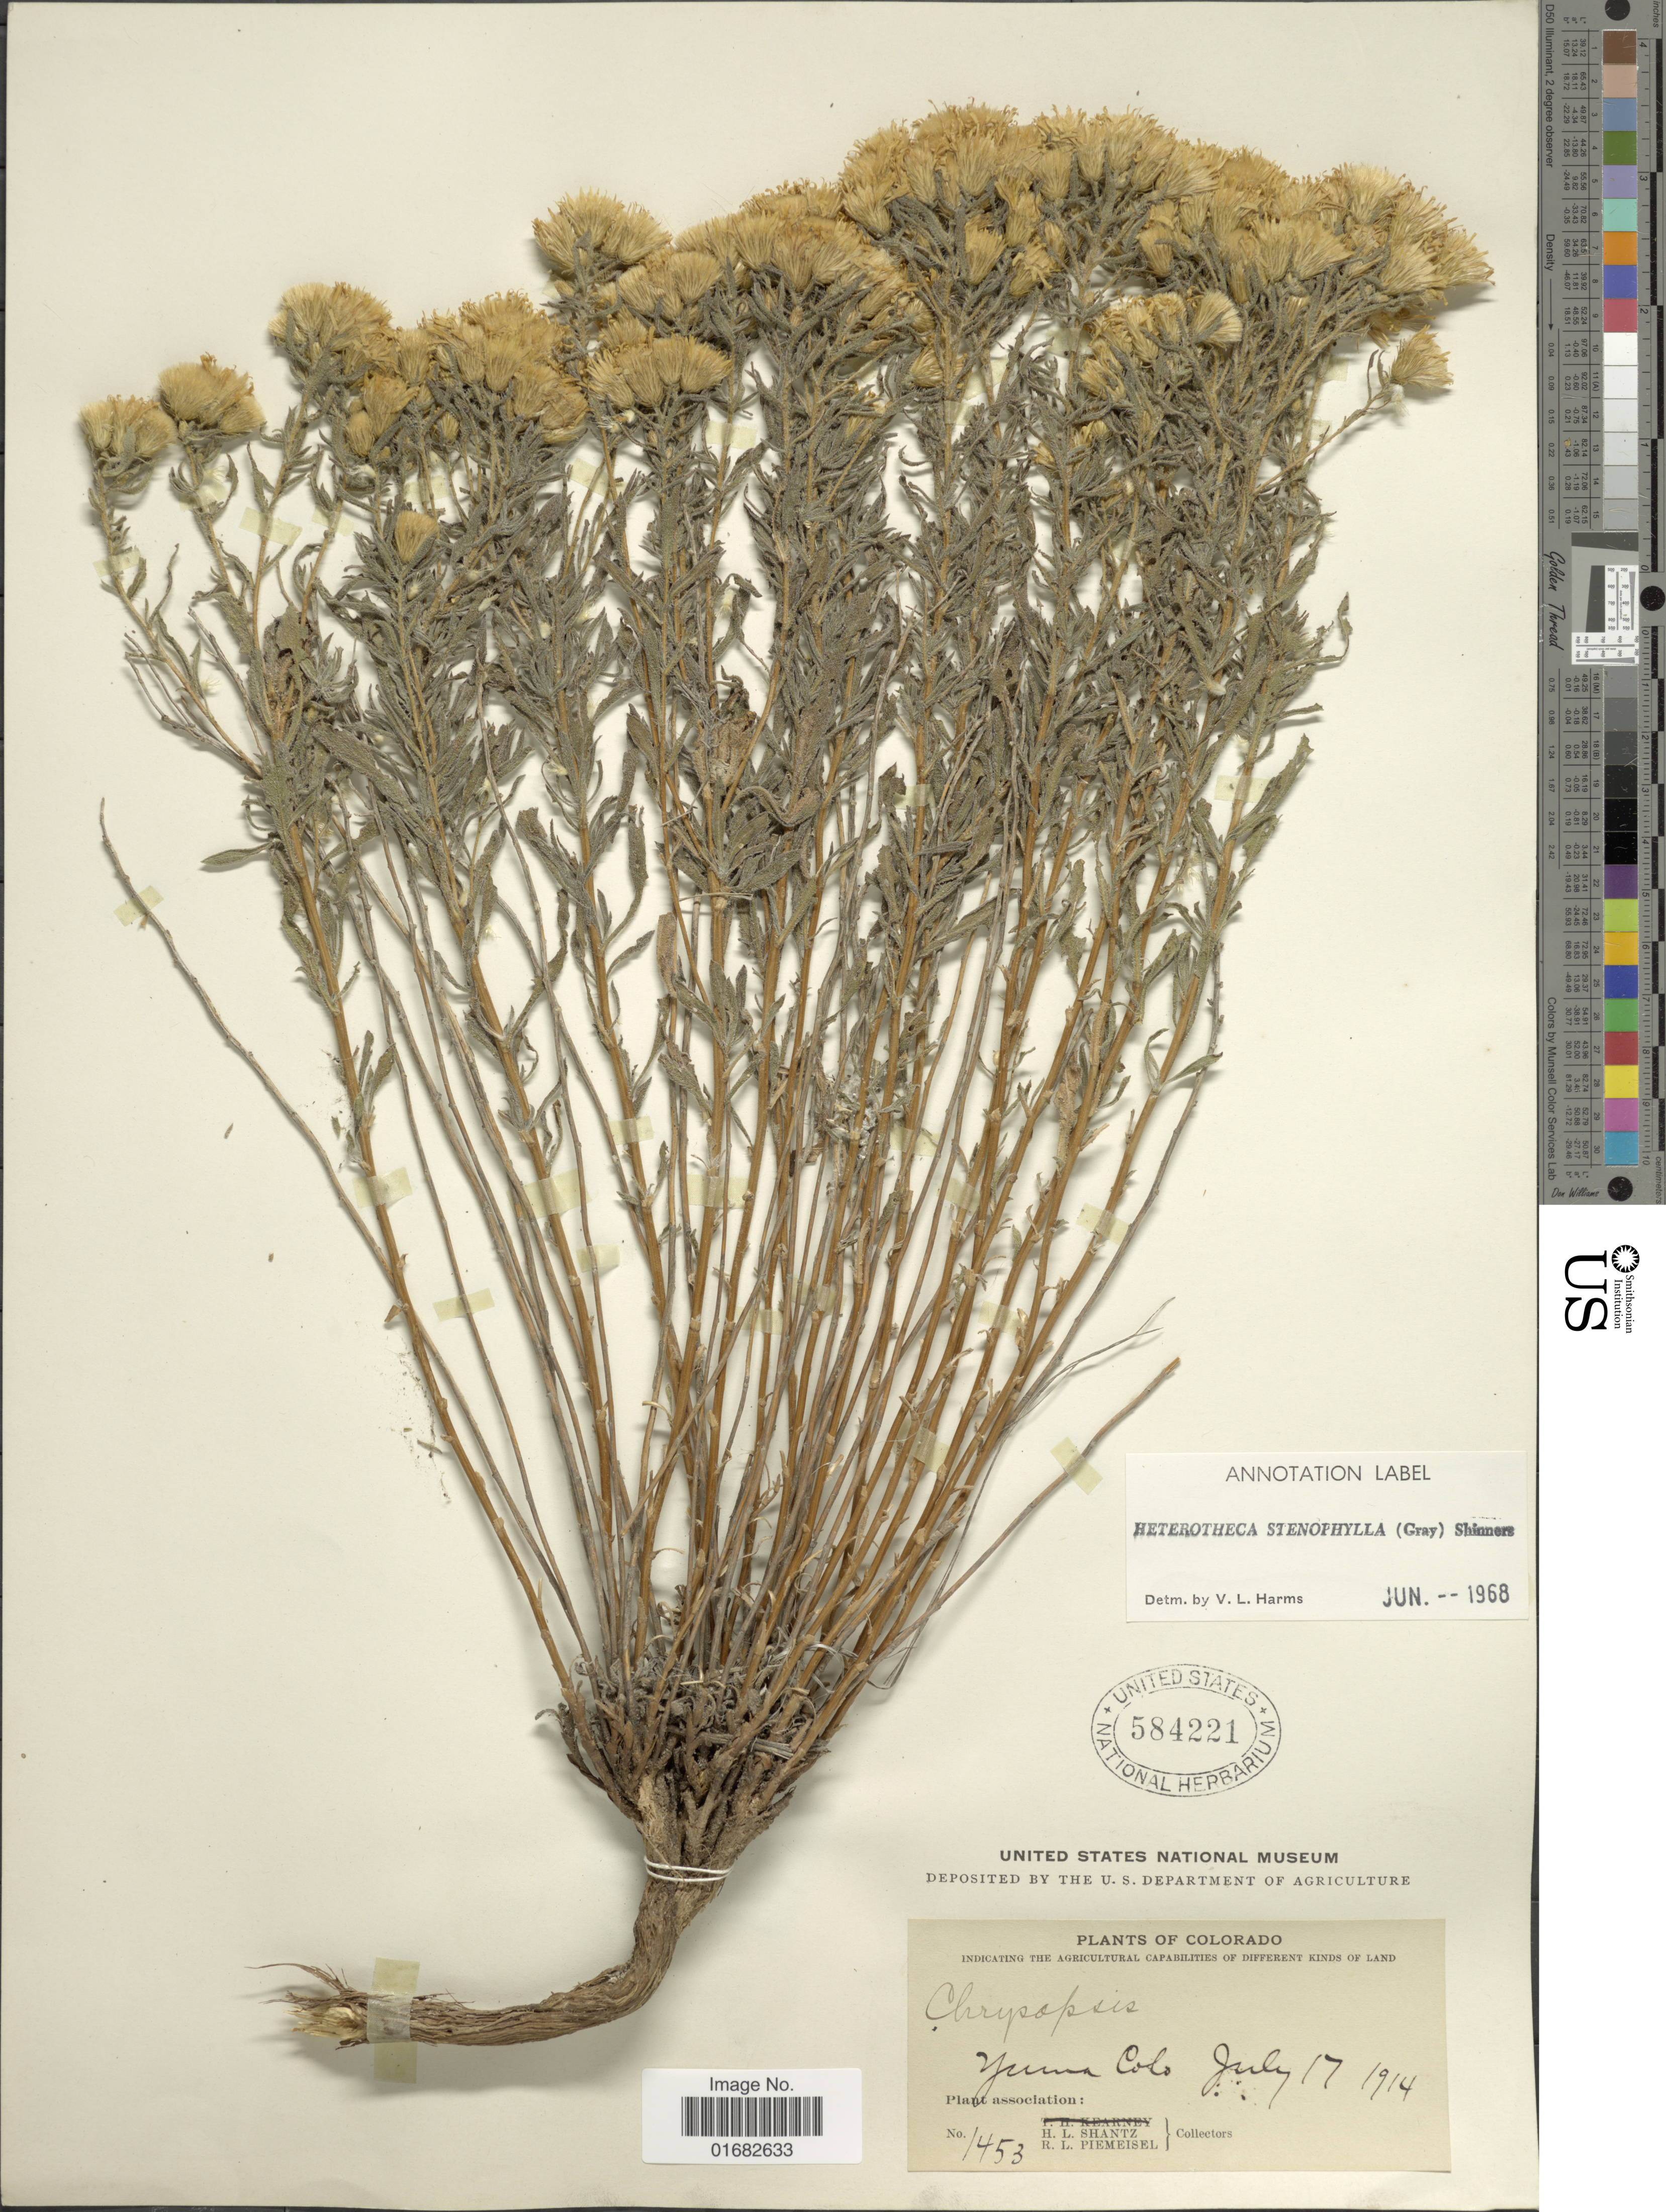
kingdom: Plantae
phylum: Tracheophyta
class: Magnoliopsida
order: Asterales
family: Asteraceae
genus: Heterotheca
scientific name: Heterotheca stenophylla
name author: (A. Gray) Shinners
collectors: H. Shantz & R. L. Piemeisel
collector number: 1453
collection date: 1914-07-17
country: United States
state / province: Colorado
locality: Yuma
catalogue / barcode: US 584221